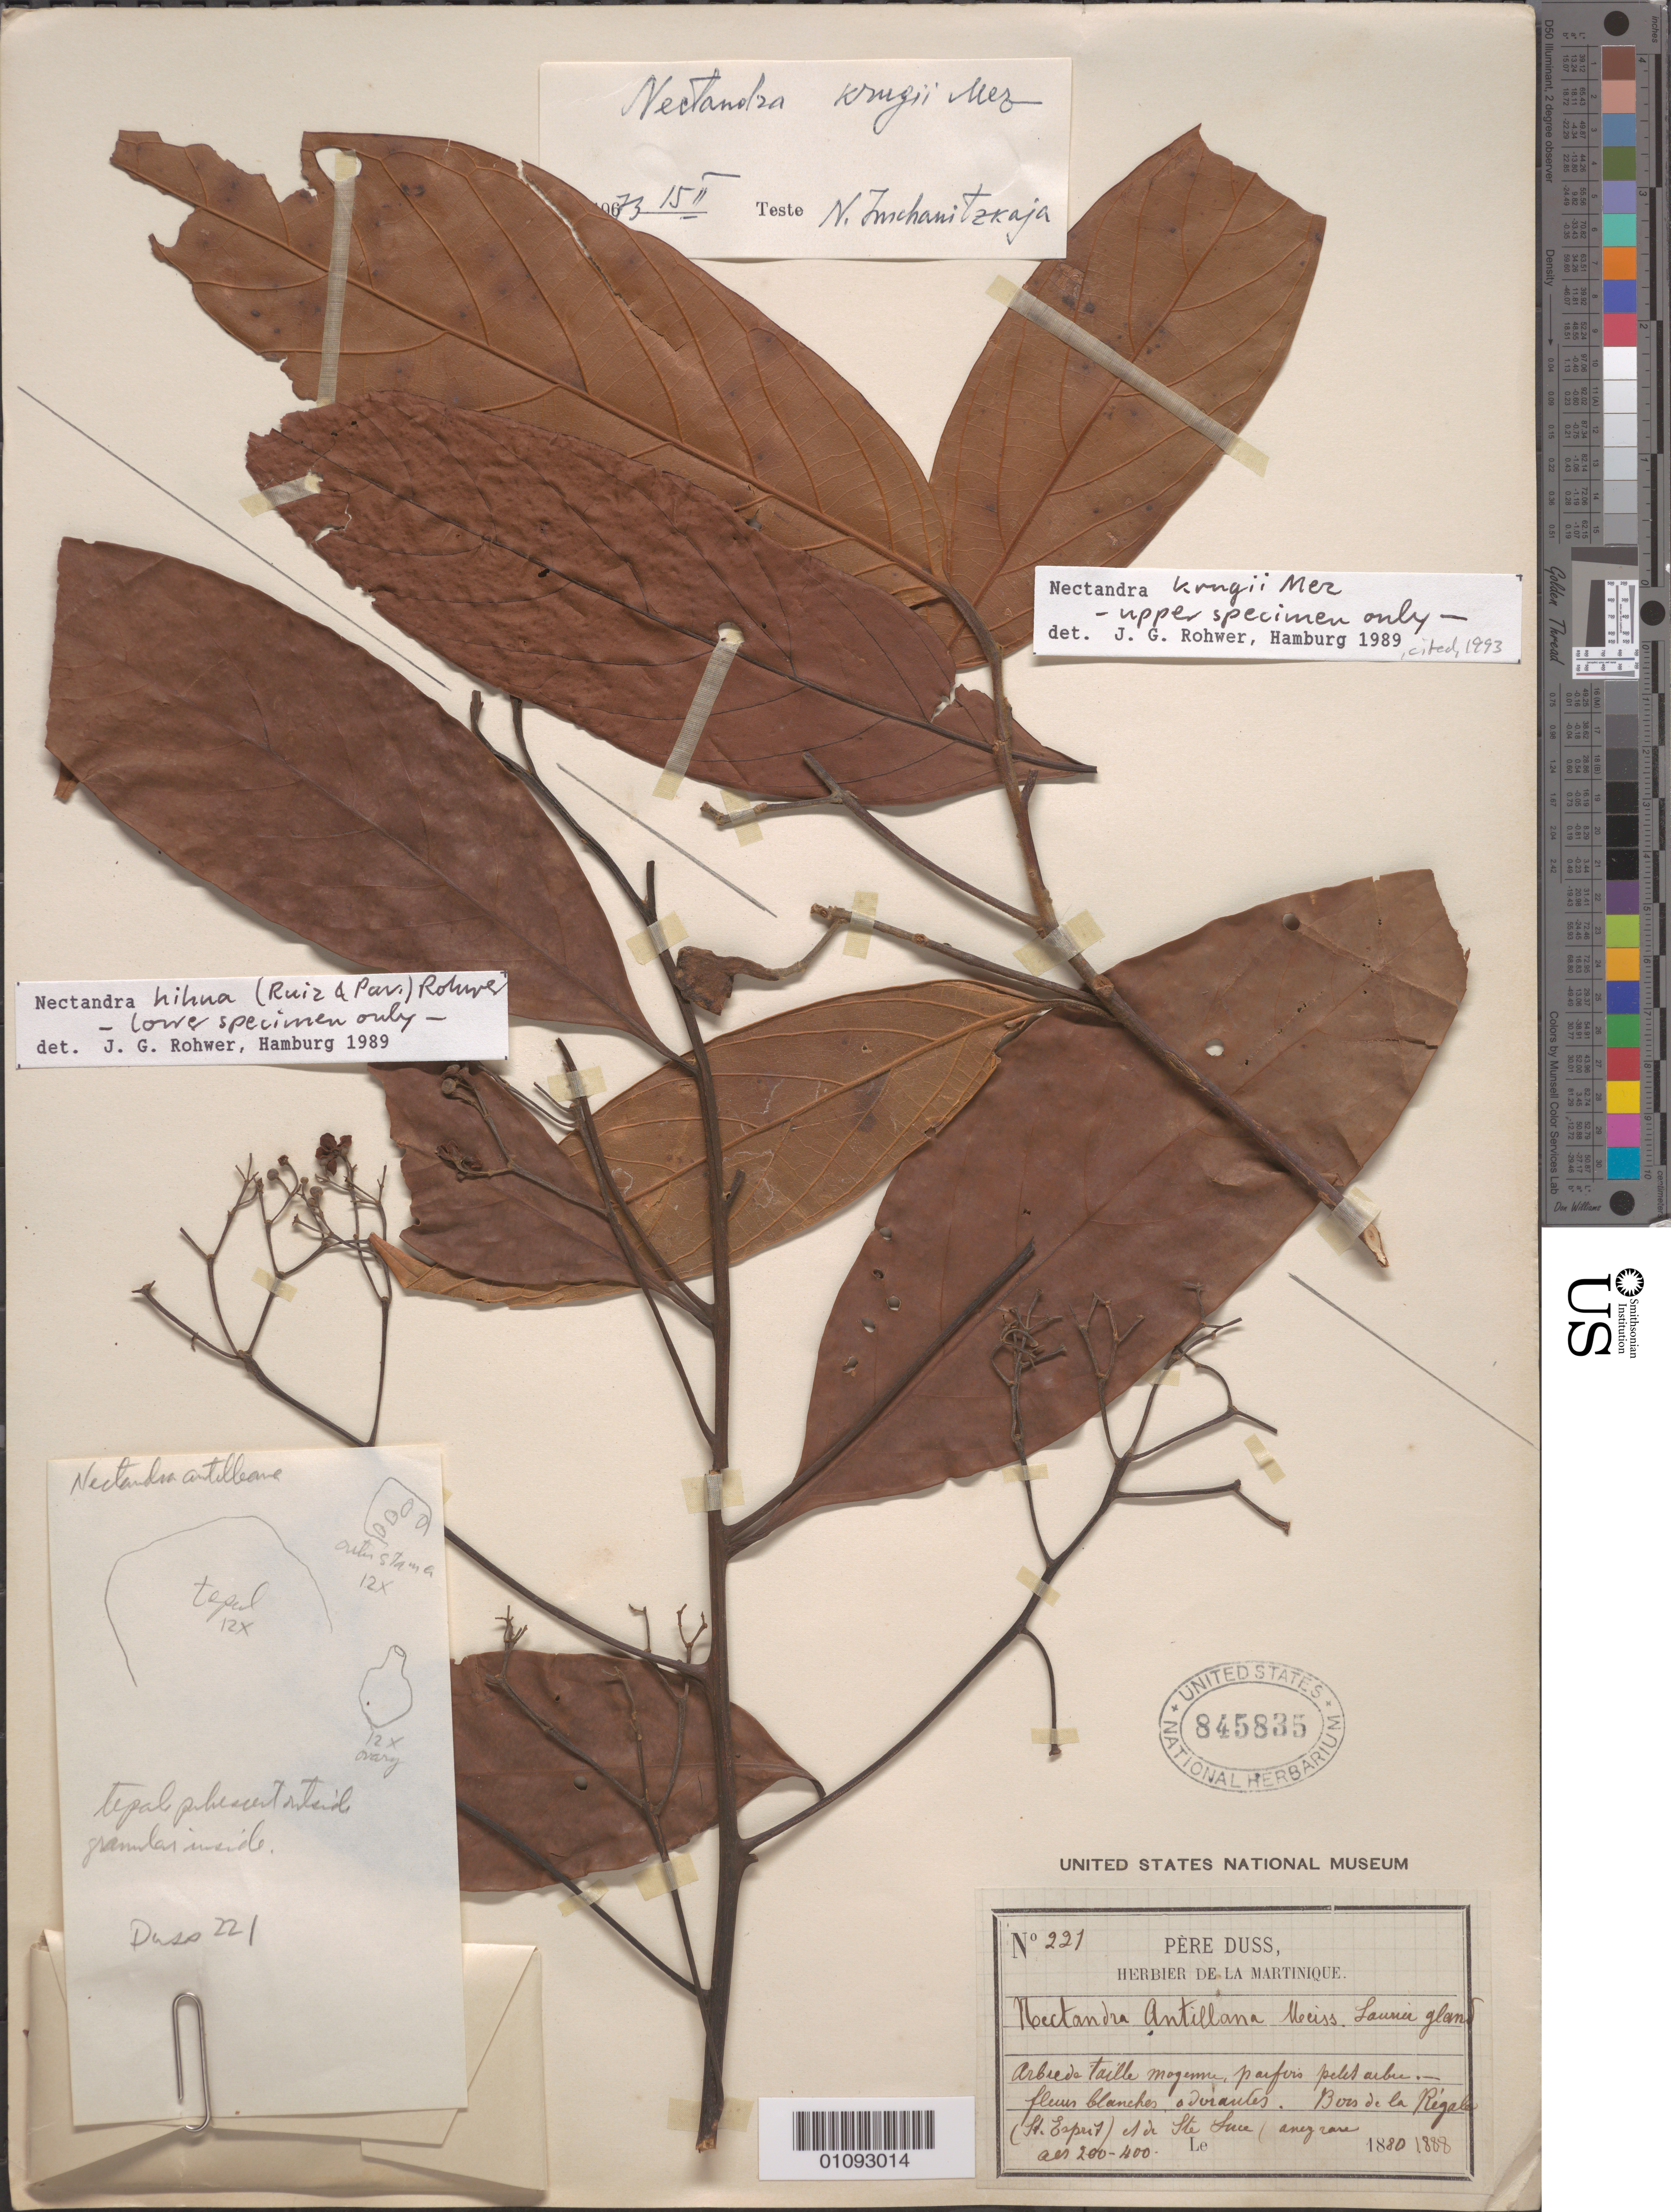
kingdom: Plantae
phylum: Tracheophyta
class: Magnoliopsida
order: Laurales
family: Lauraceae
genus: Nectandra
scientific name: Nectandra krugii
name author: Mez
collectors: Père Duss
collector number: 221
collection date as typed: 1880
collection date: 1880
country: Martinique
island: Martinique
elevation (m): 200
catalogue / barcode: US 845835